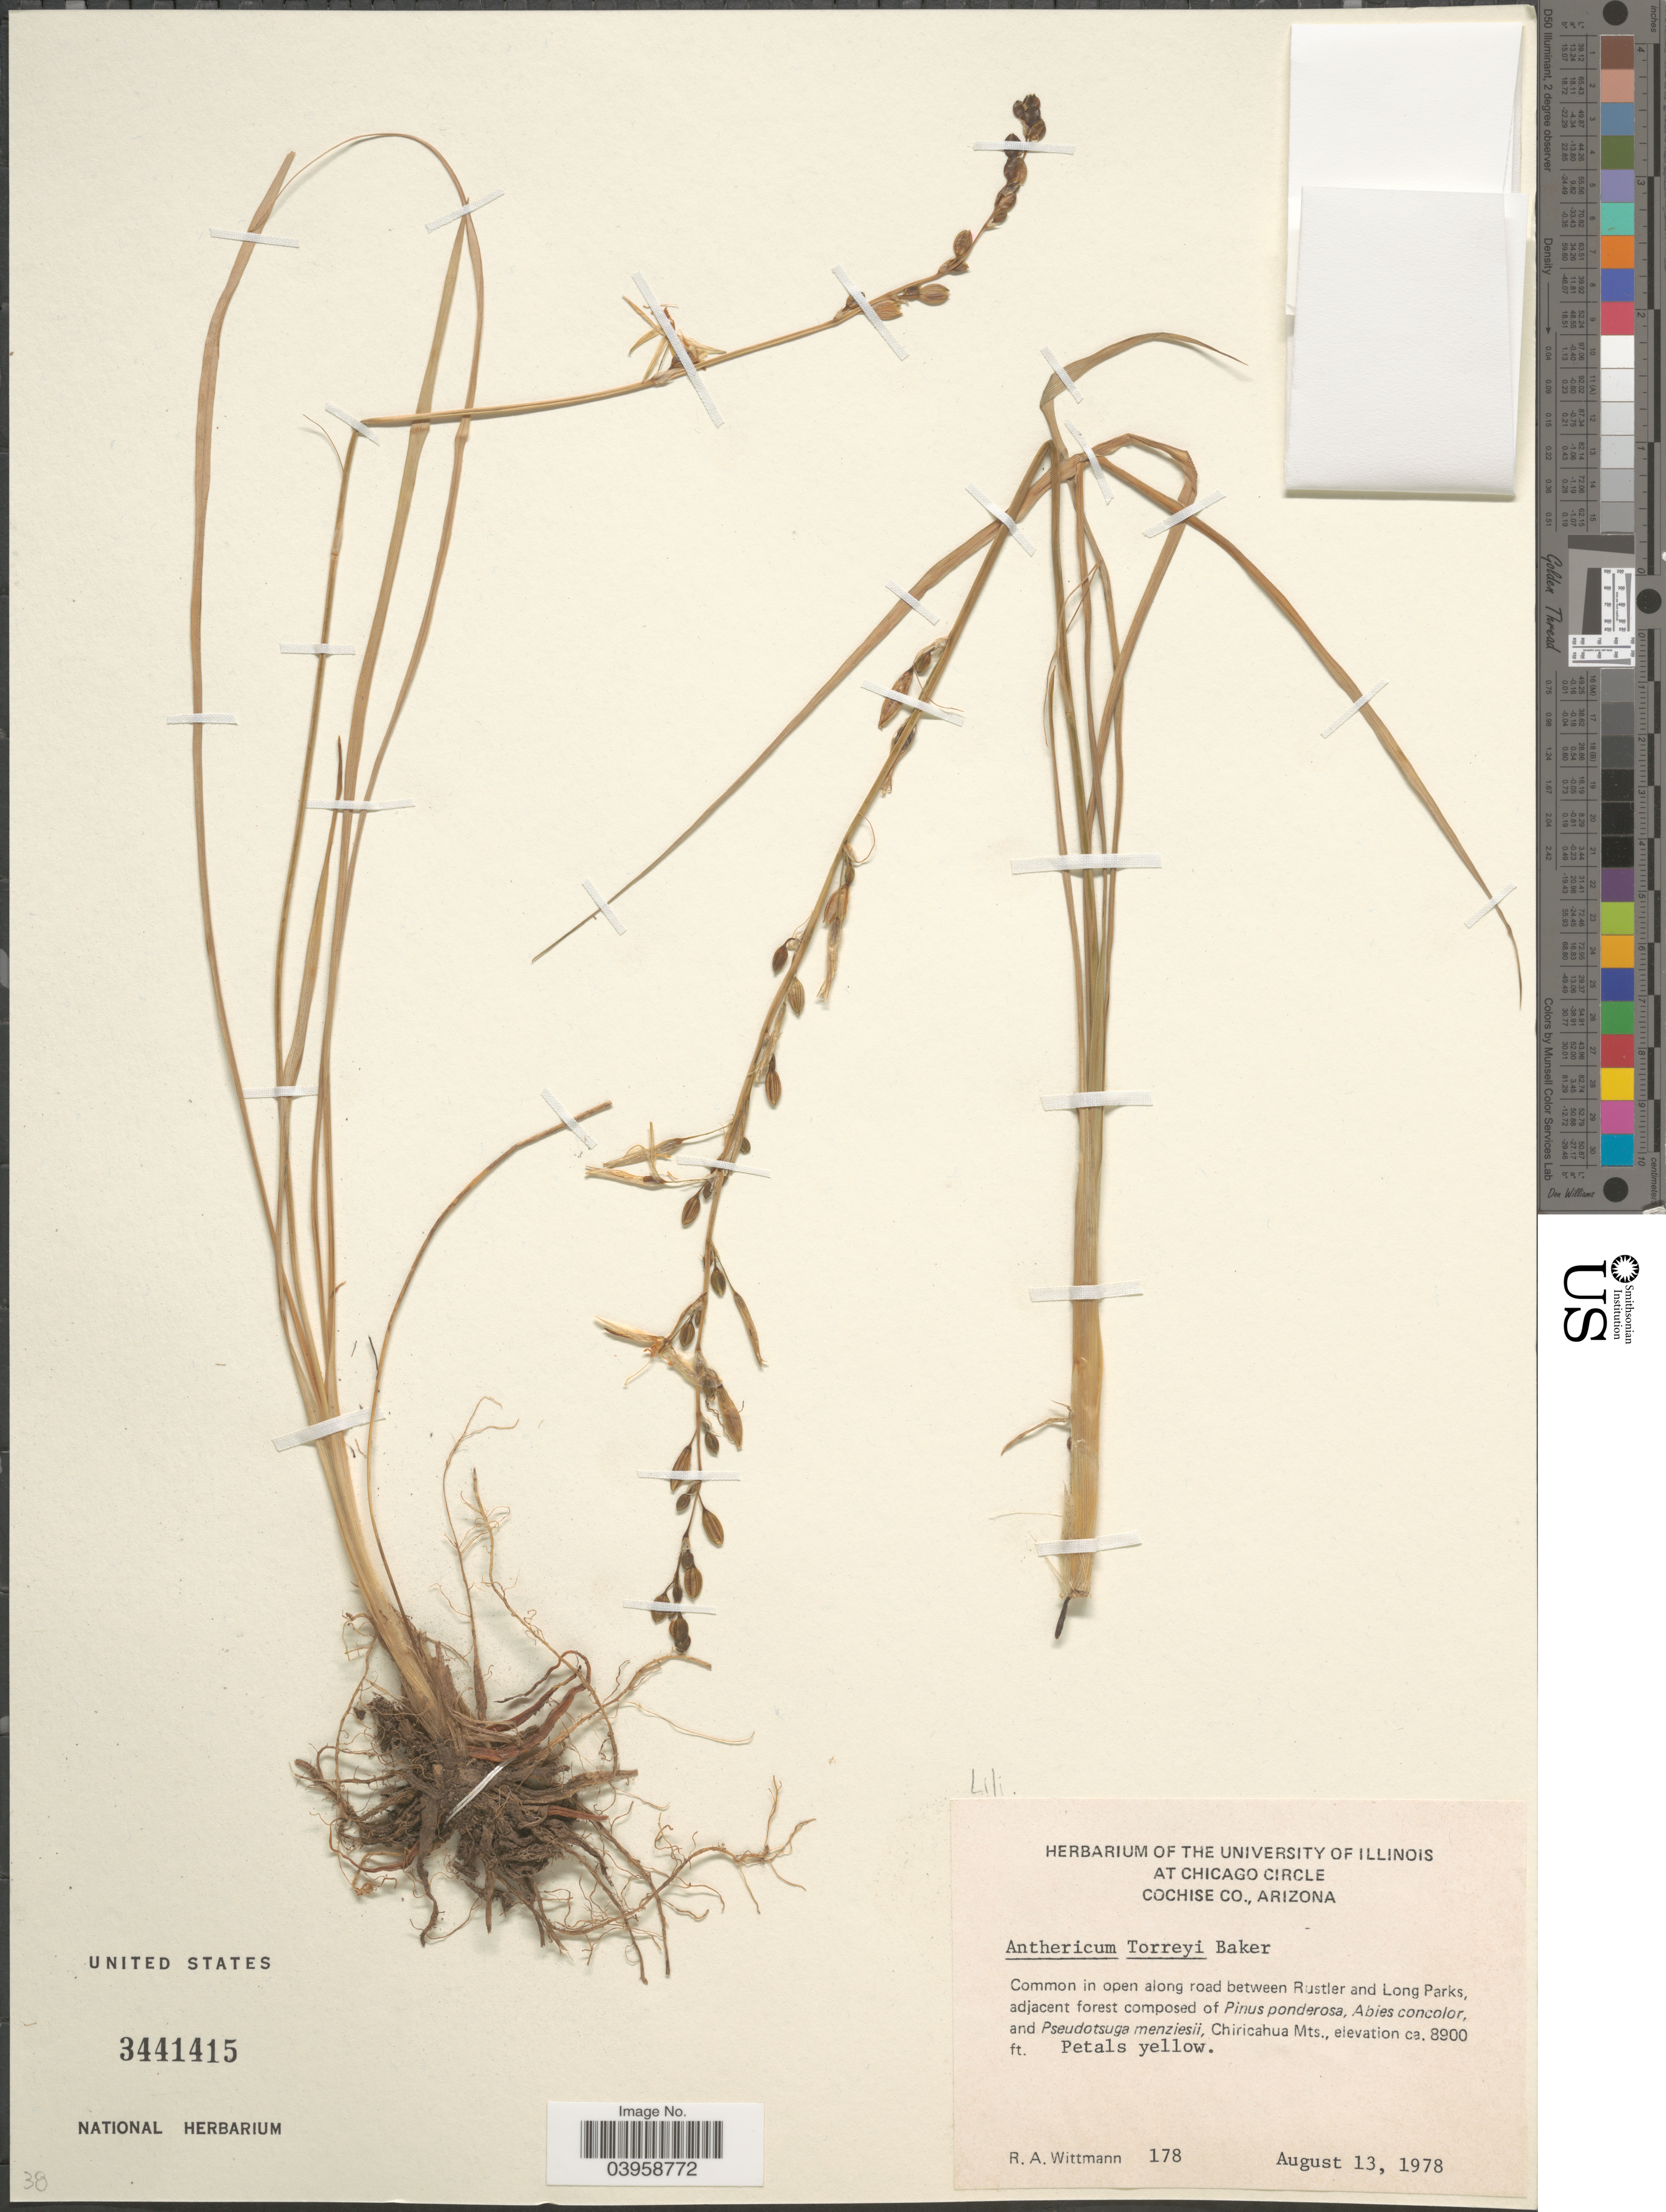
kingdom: Plantae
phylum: Tracheophyta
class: Liliopsida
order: Asparagales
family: Asparagaceae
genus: Anthericum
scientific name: Anthericum torreyi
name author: Baker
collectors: R. Wittmann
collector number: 178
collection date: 1978-08-13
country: United States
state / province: Arizona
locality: Cochise Co. Common in open along road between Rustler and Long Parks, adjacent forest, Chiricahua Mts.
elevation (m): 2713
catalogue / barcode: US 3441415